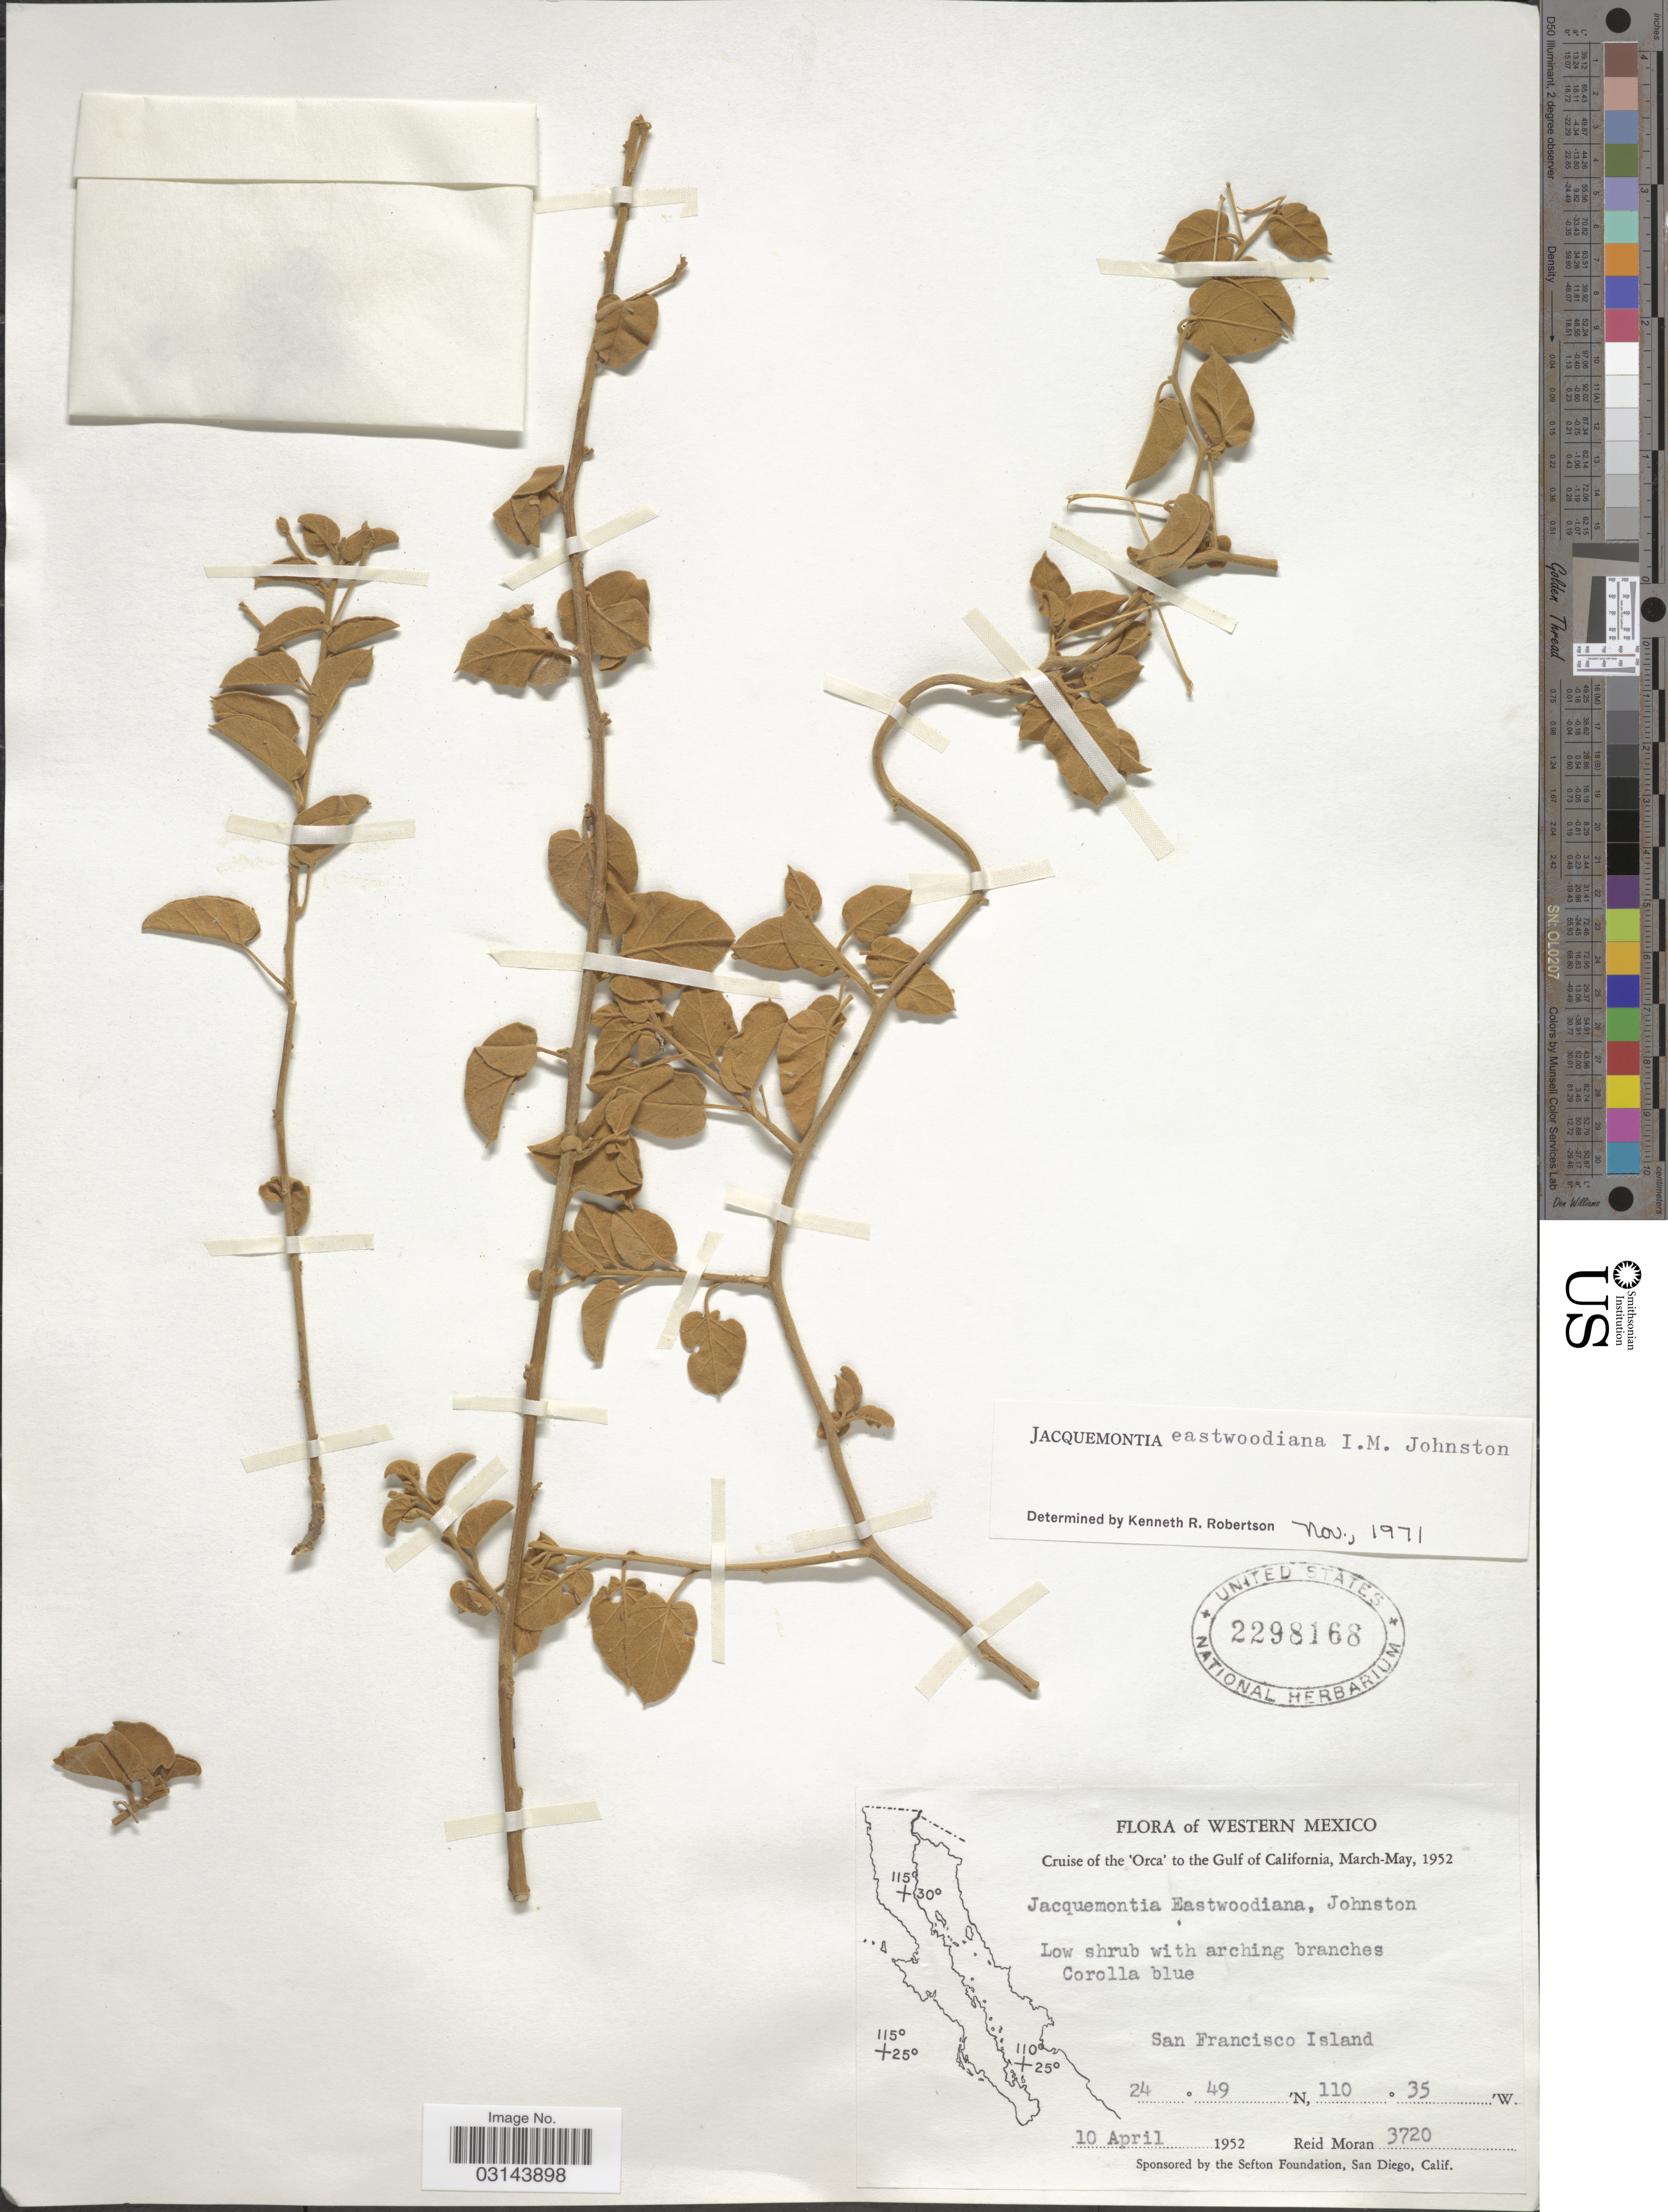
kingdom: Plantae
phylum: Tracheophyta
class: Magnoliopsida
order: Solanales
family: Convolvulaceae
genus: Jacquemontia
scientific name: Jacquemontia eastwoodiana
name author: I.M. Johnst.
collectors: R. Moran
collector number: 3720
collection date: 1952-04-10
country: Mexico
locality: Western Mexico. Cruise of the 'Orca' to the Gulf of California. San Francisco Island.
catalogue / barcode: US 2298168